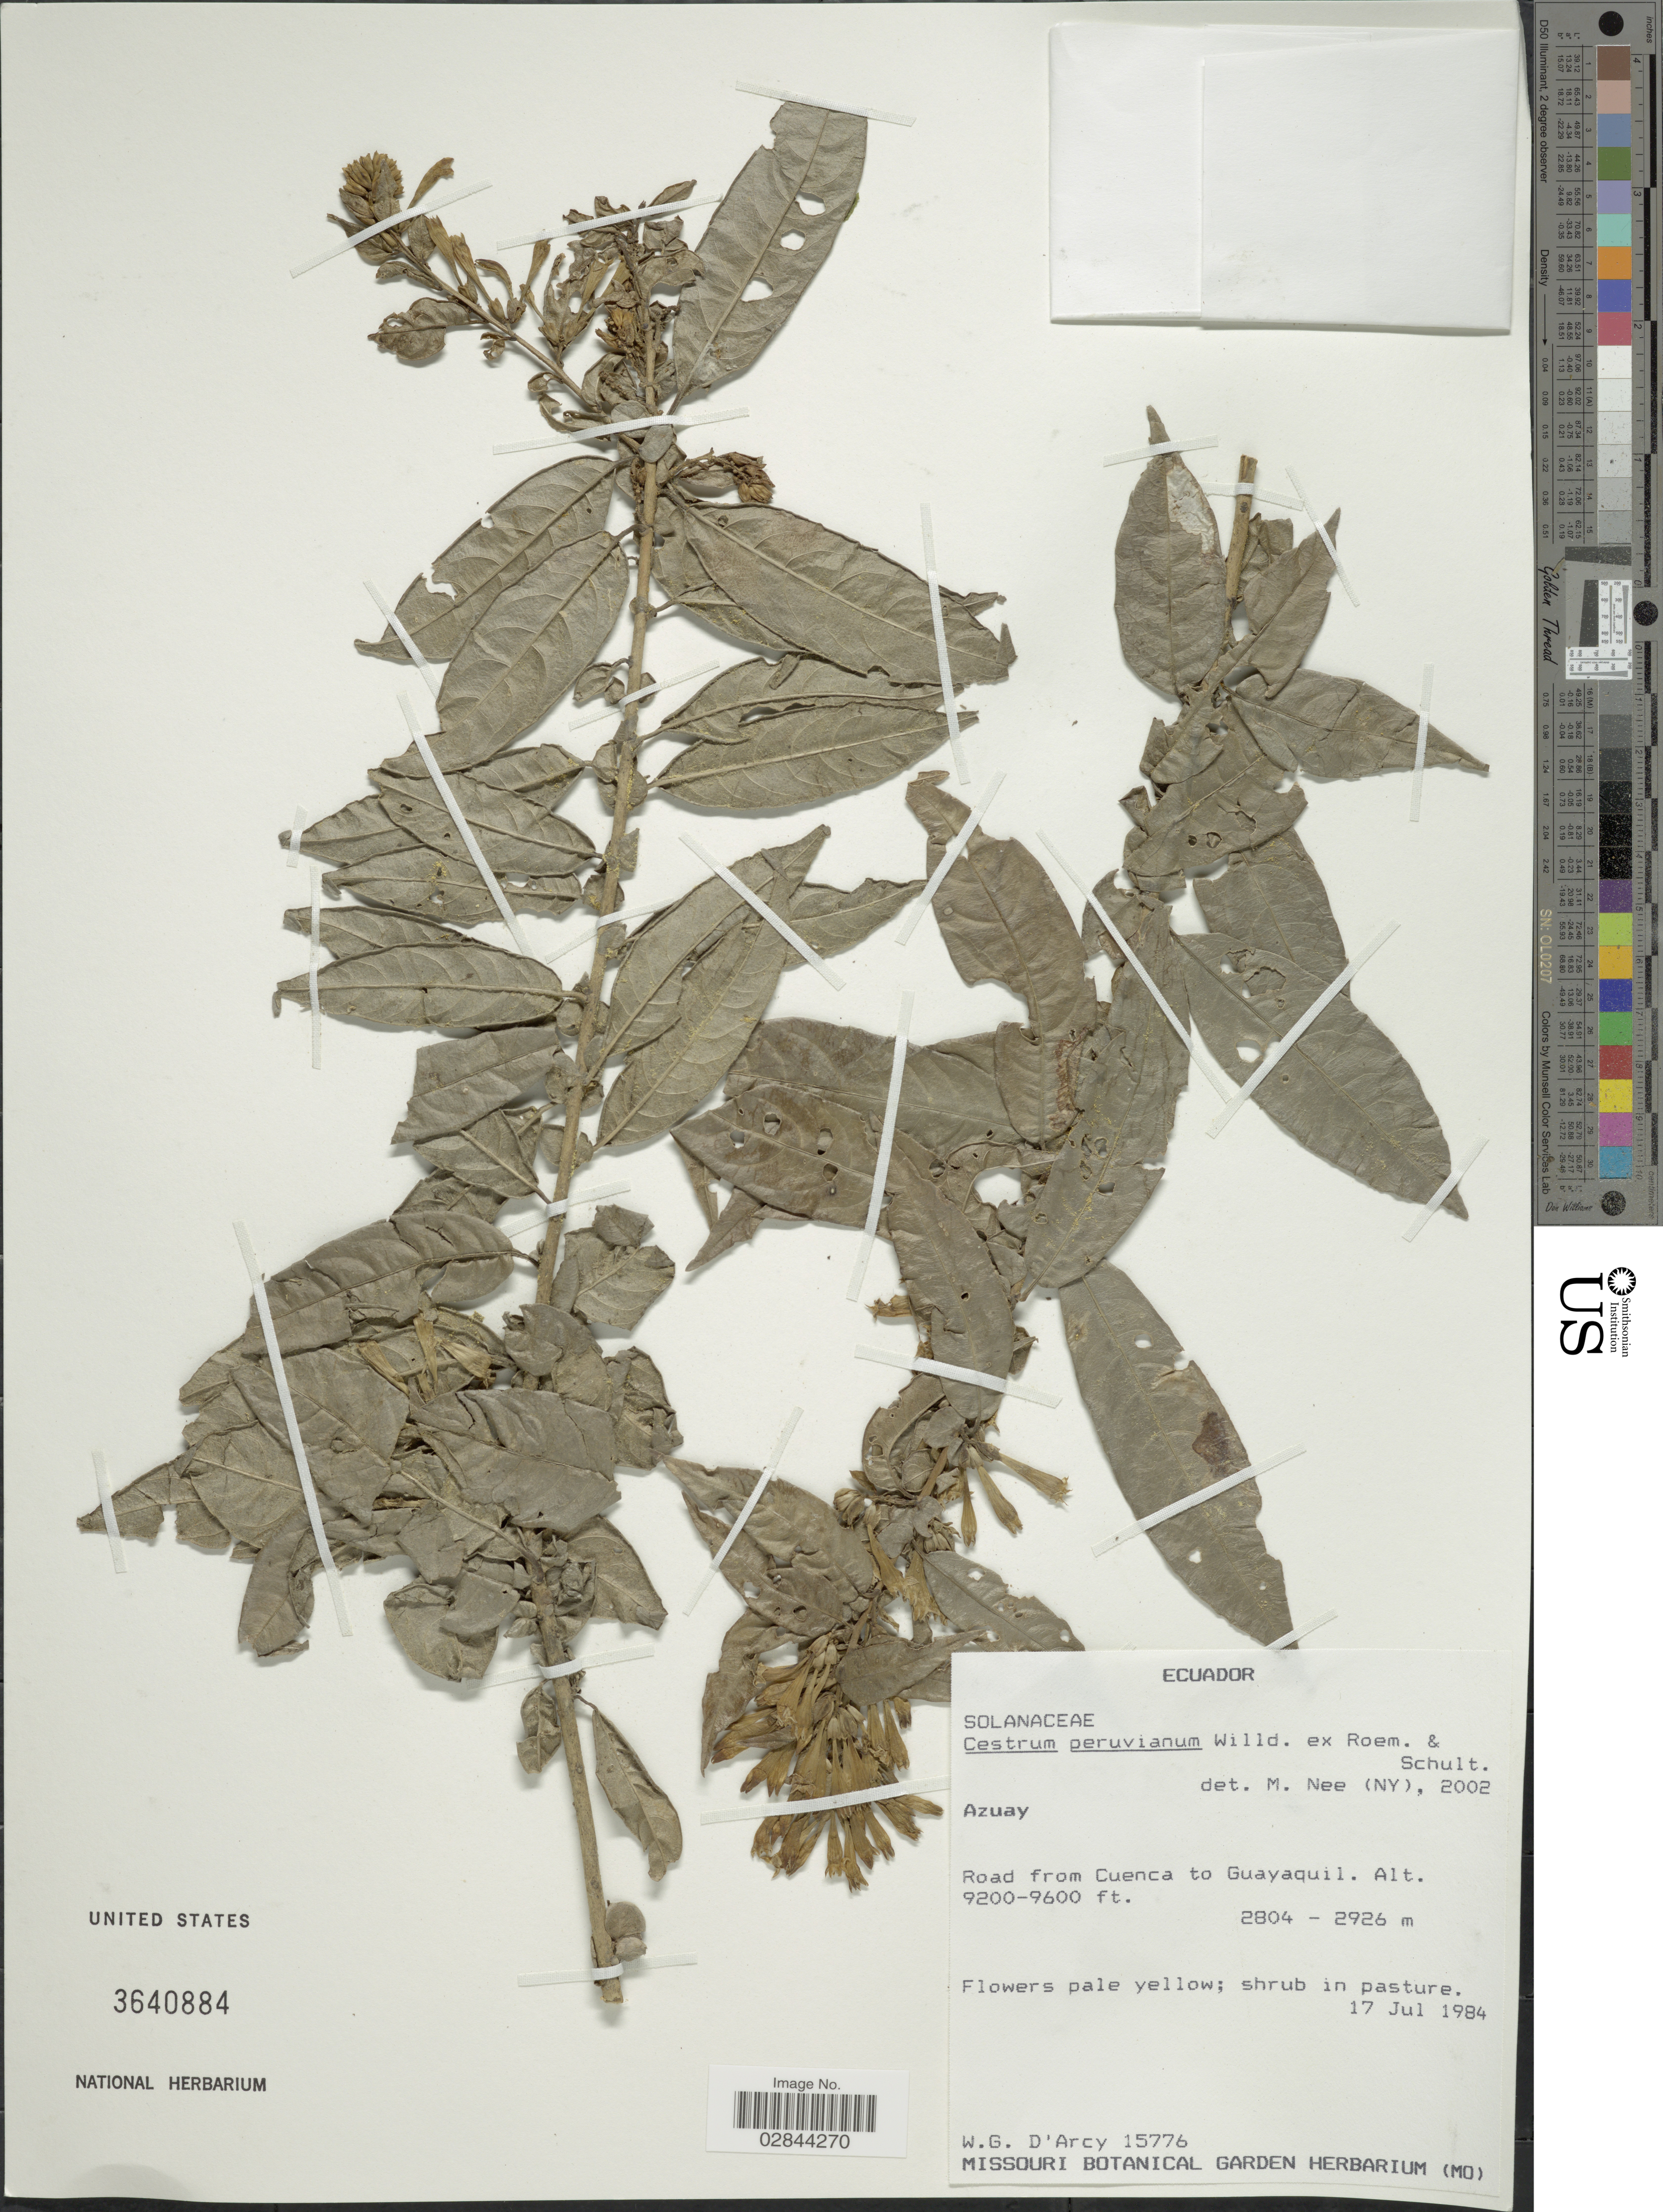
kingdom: Plantae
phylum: Tracheophyta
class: Magnoliopsida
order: Solanales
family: Solanaceae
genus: Cestrum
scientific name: Cestrum affine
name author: Kunth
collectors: W. G. D'Arcy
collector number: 15776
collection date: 1984-07-17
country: Ecuador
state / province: Azuay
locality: Road from Cuenca to Guayaquil.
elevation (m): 2804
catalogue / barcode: US 3640884